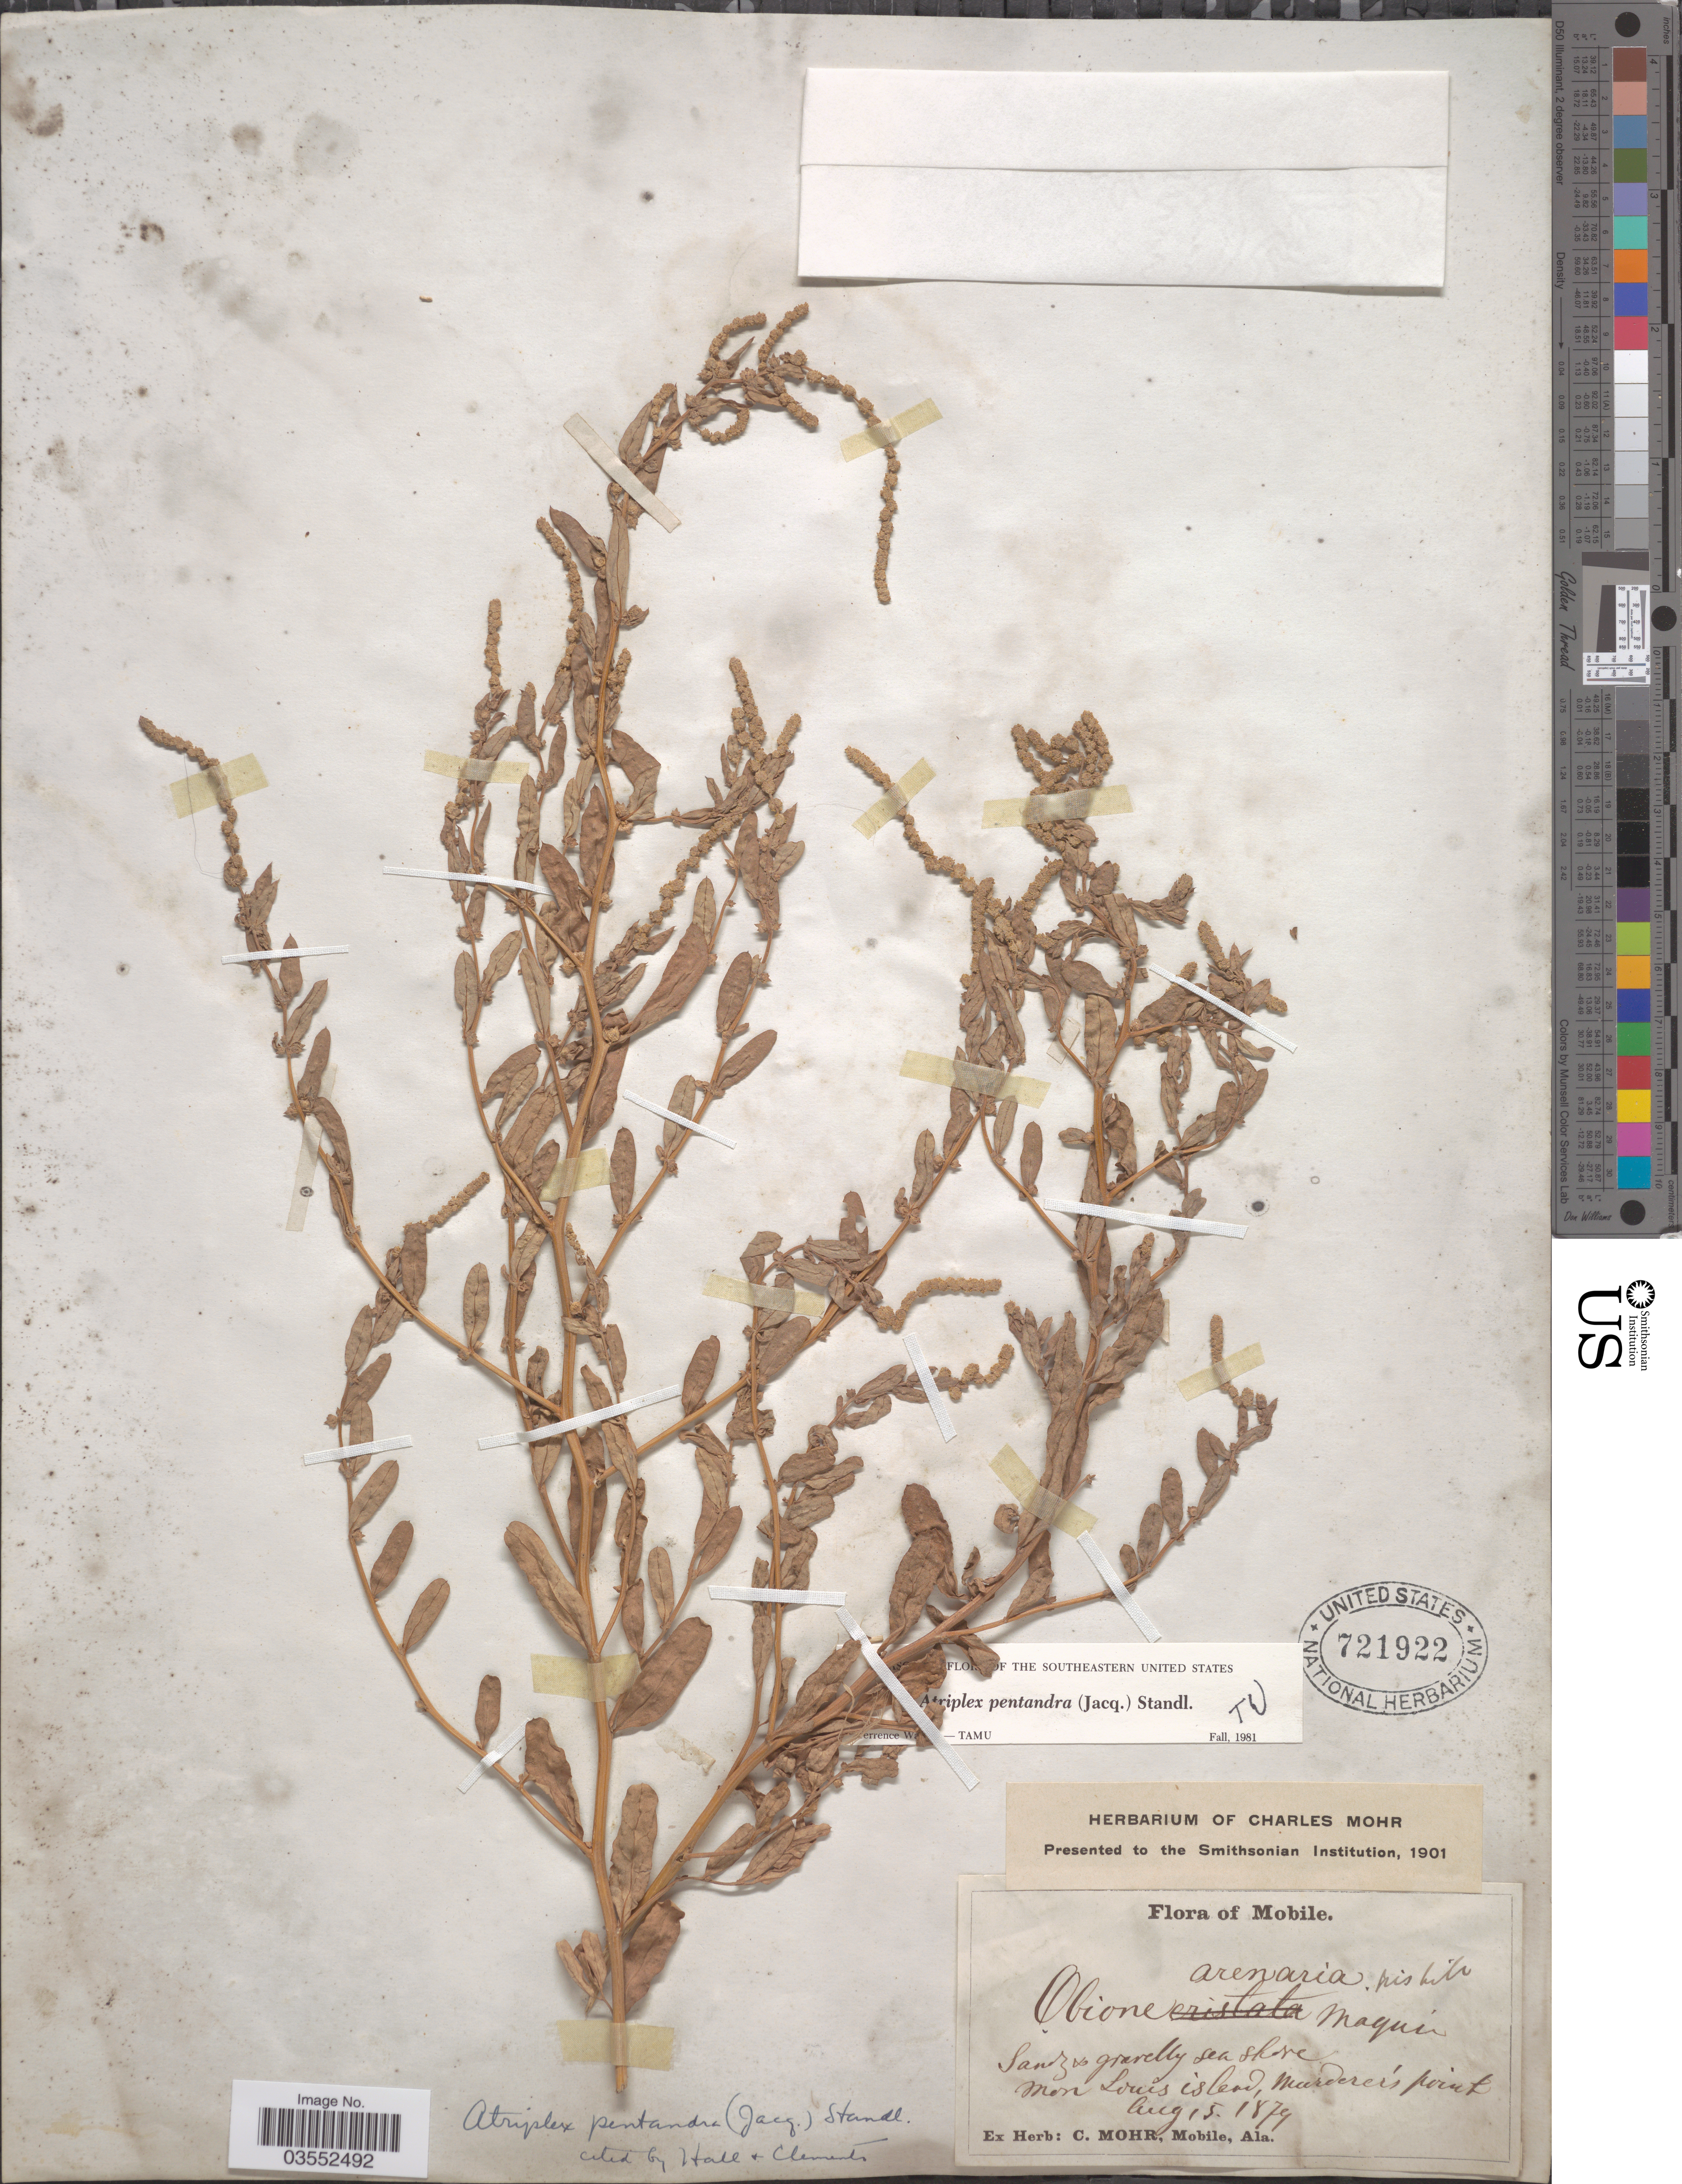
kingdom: Plantae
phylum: Tracheophyta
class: Magnoliopsida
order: Caryophyllales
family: Amaranthaceae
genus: Atriplex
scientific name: Atriplex pentandra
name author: (Jacq.) Standl.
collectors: ex herb. C. Mohr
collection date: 1879-08-15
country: United States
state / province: Alabama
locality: Mobile. Mon Louis island, Murderer's Point.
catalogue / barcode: US 721922